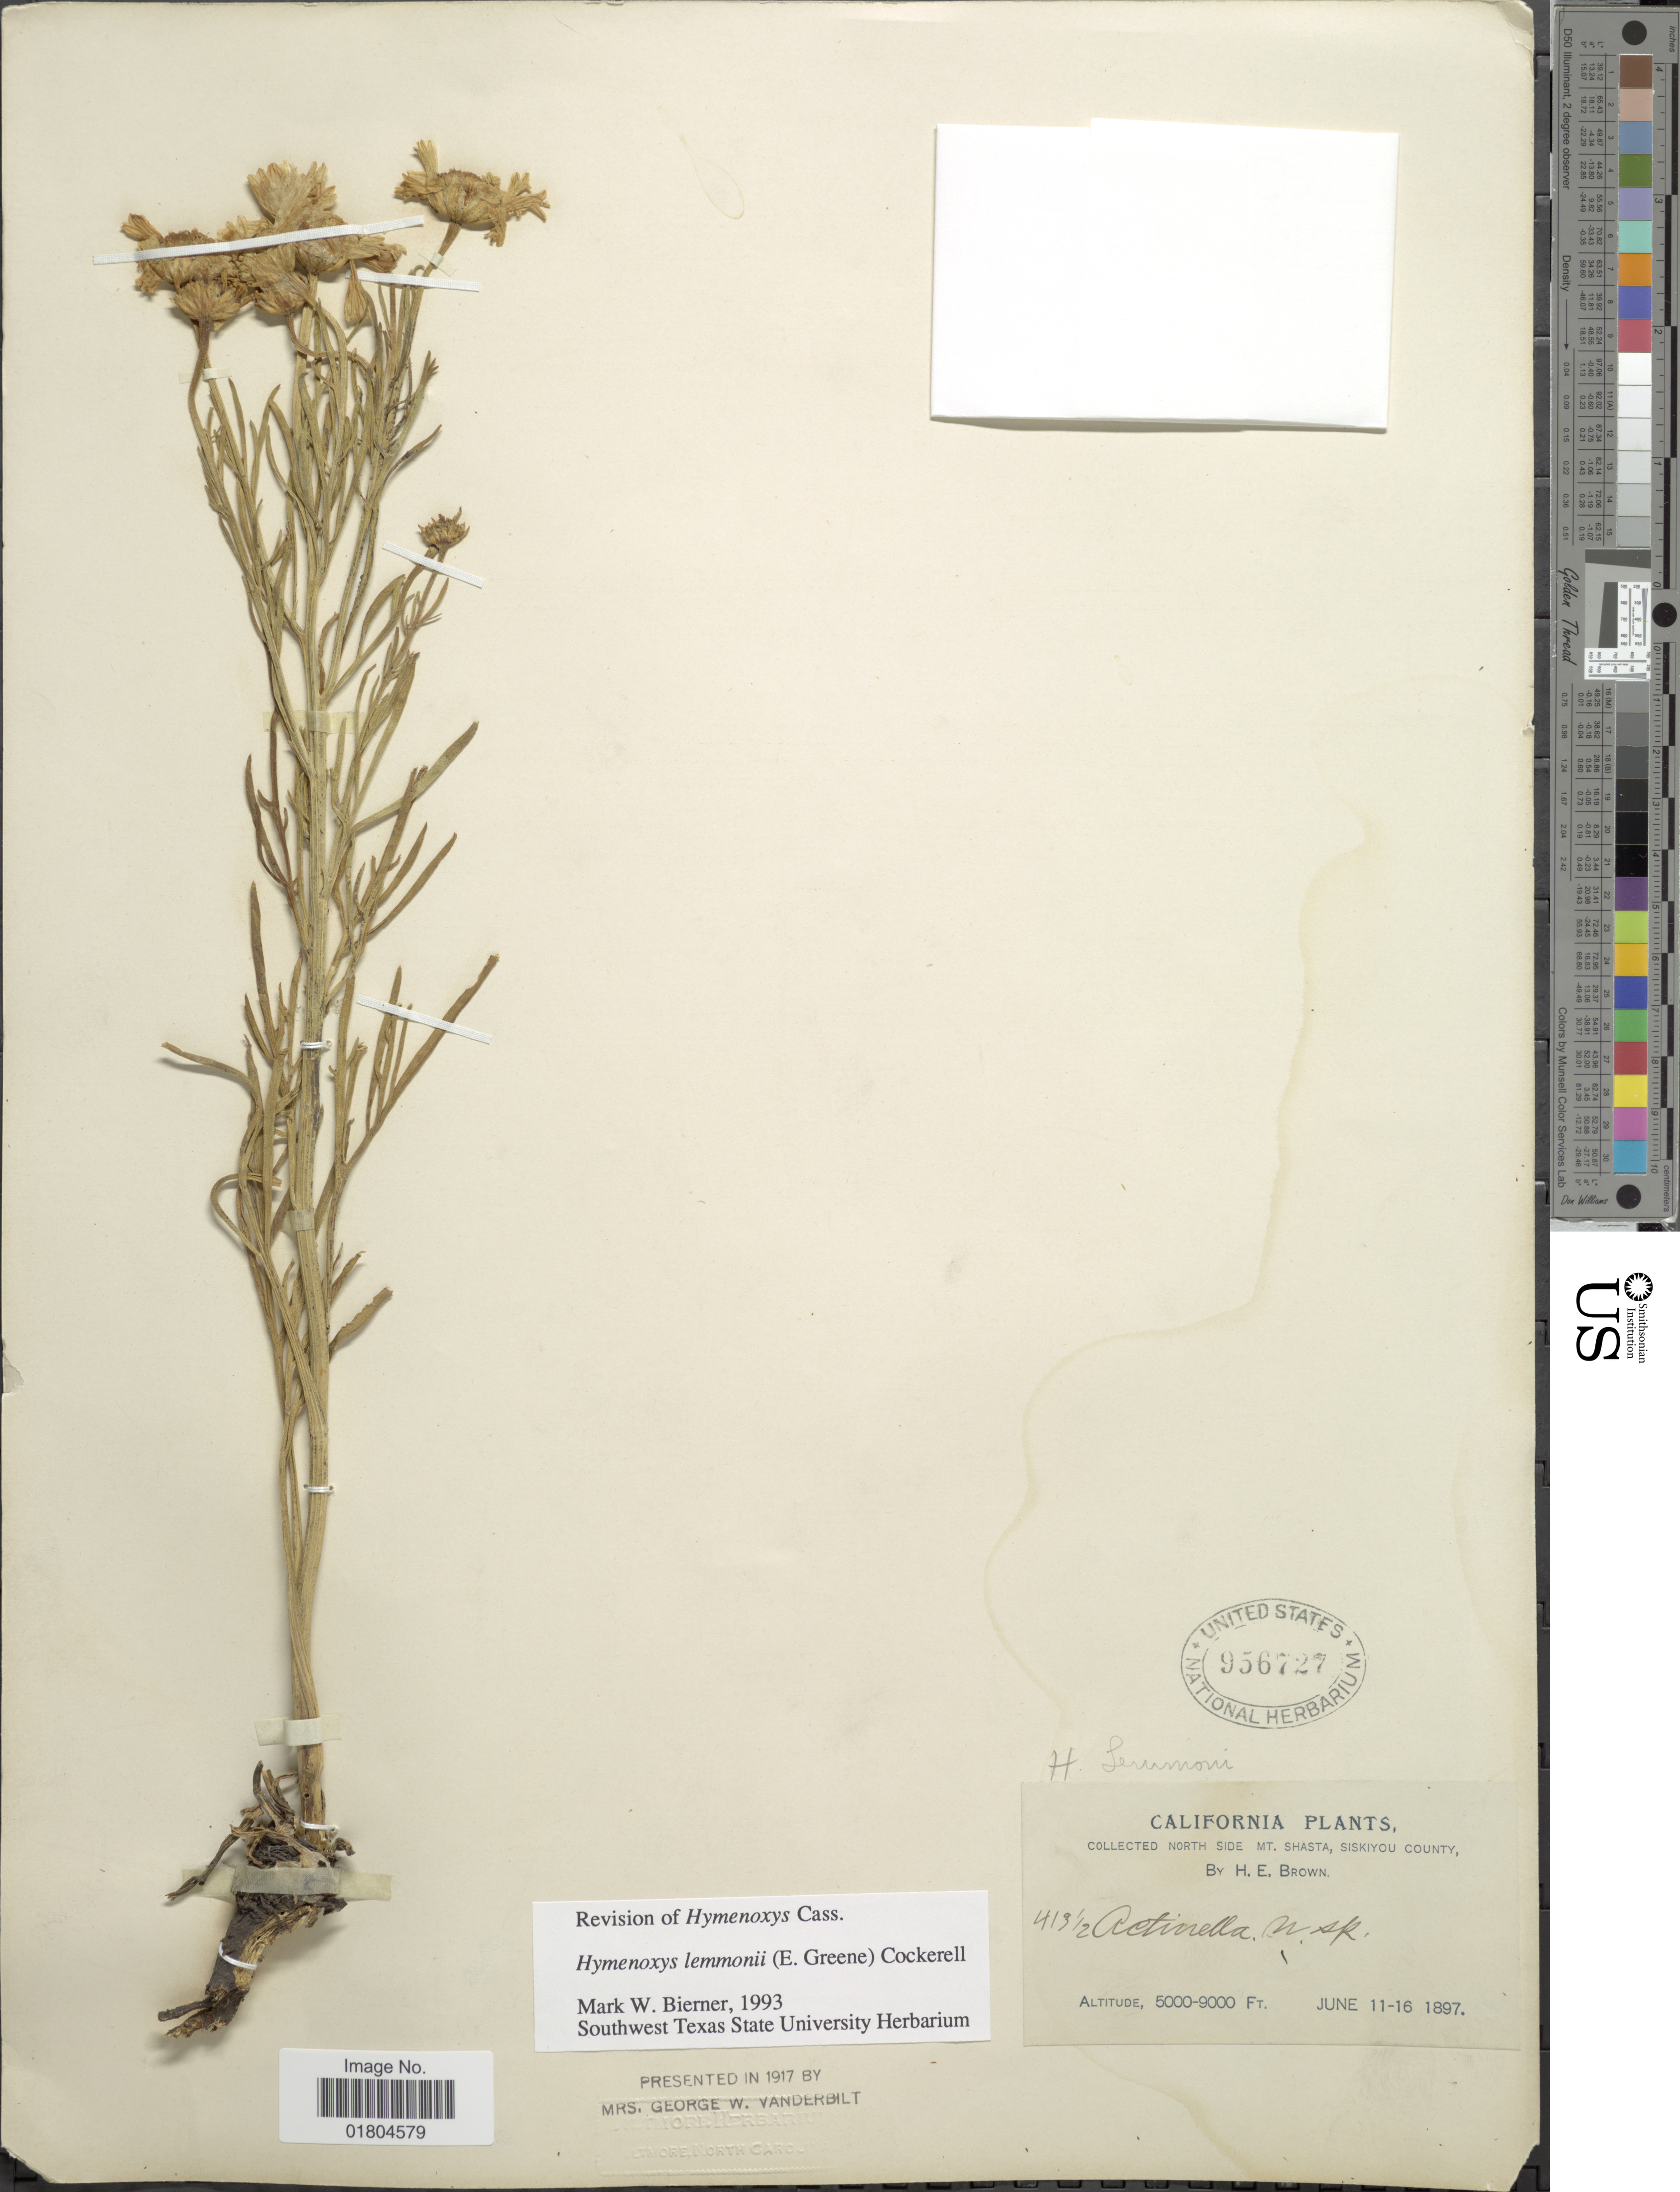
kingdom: Plantae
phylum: Tracheophyta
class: Magnoliopsida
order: Asterales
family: Asteraceae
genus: Hymenoxys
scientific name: Hymenoxys lemmonii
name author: (Greene) Cockerell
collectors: H. E. Brown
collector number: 413 1/2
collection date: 1897-06-11/1897-06-16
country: United States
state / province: California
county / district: Siskiyou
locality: North side Mt. Shasta, Siskiyou County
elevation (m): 1524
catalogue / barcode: US 956727